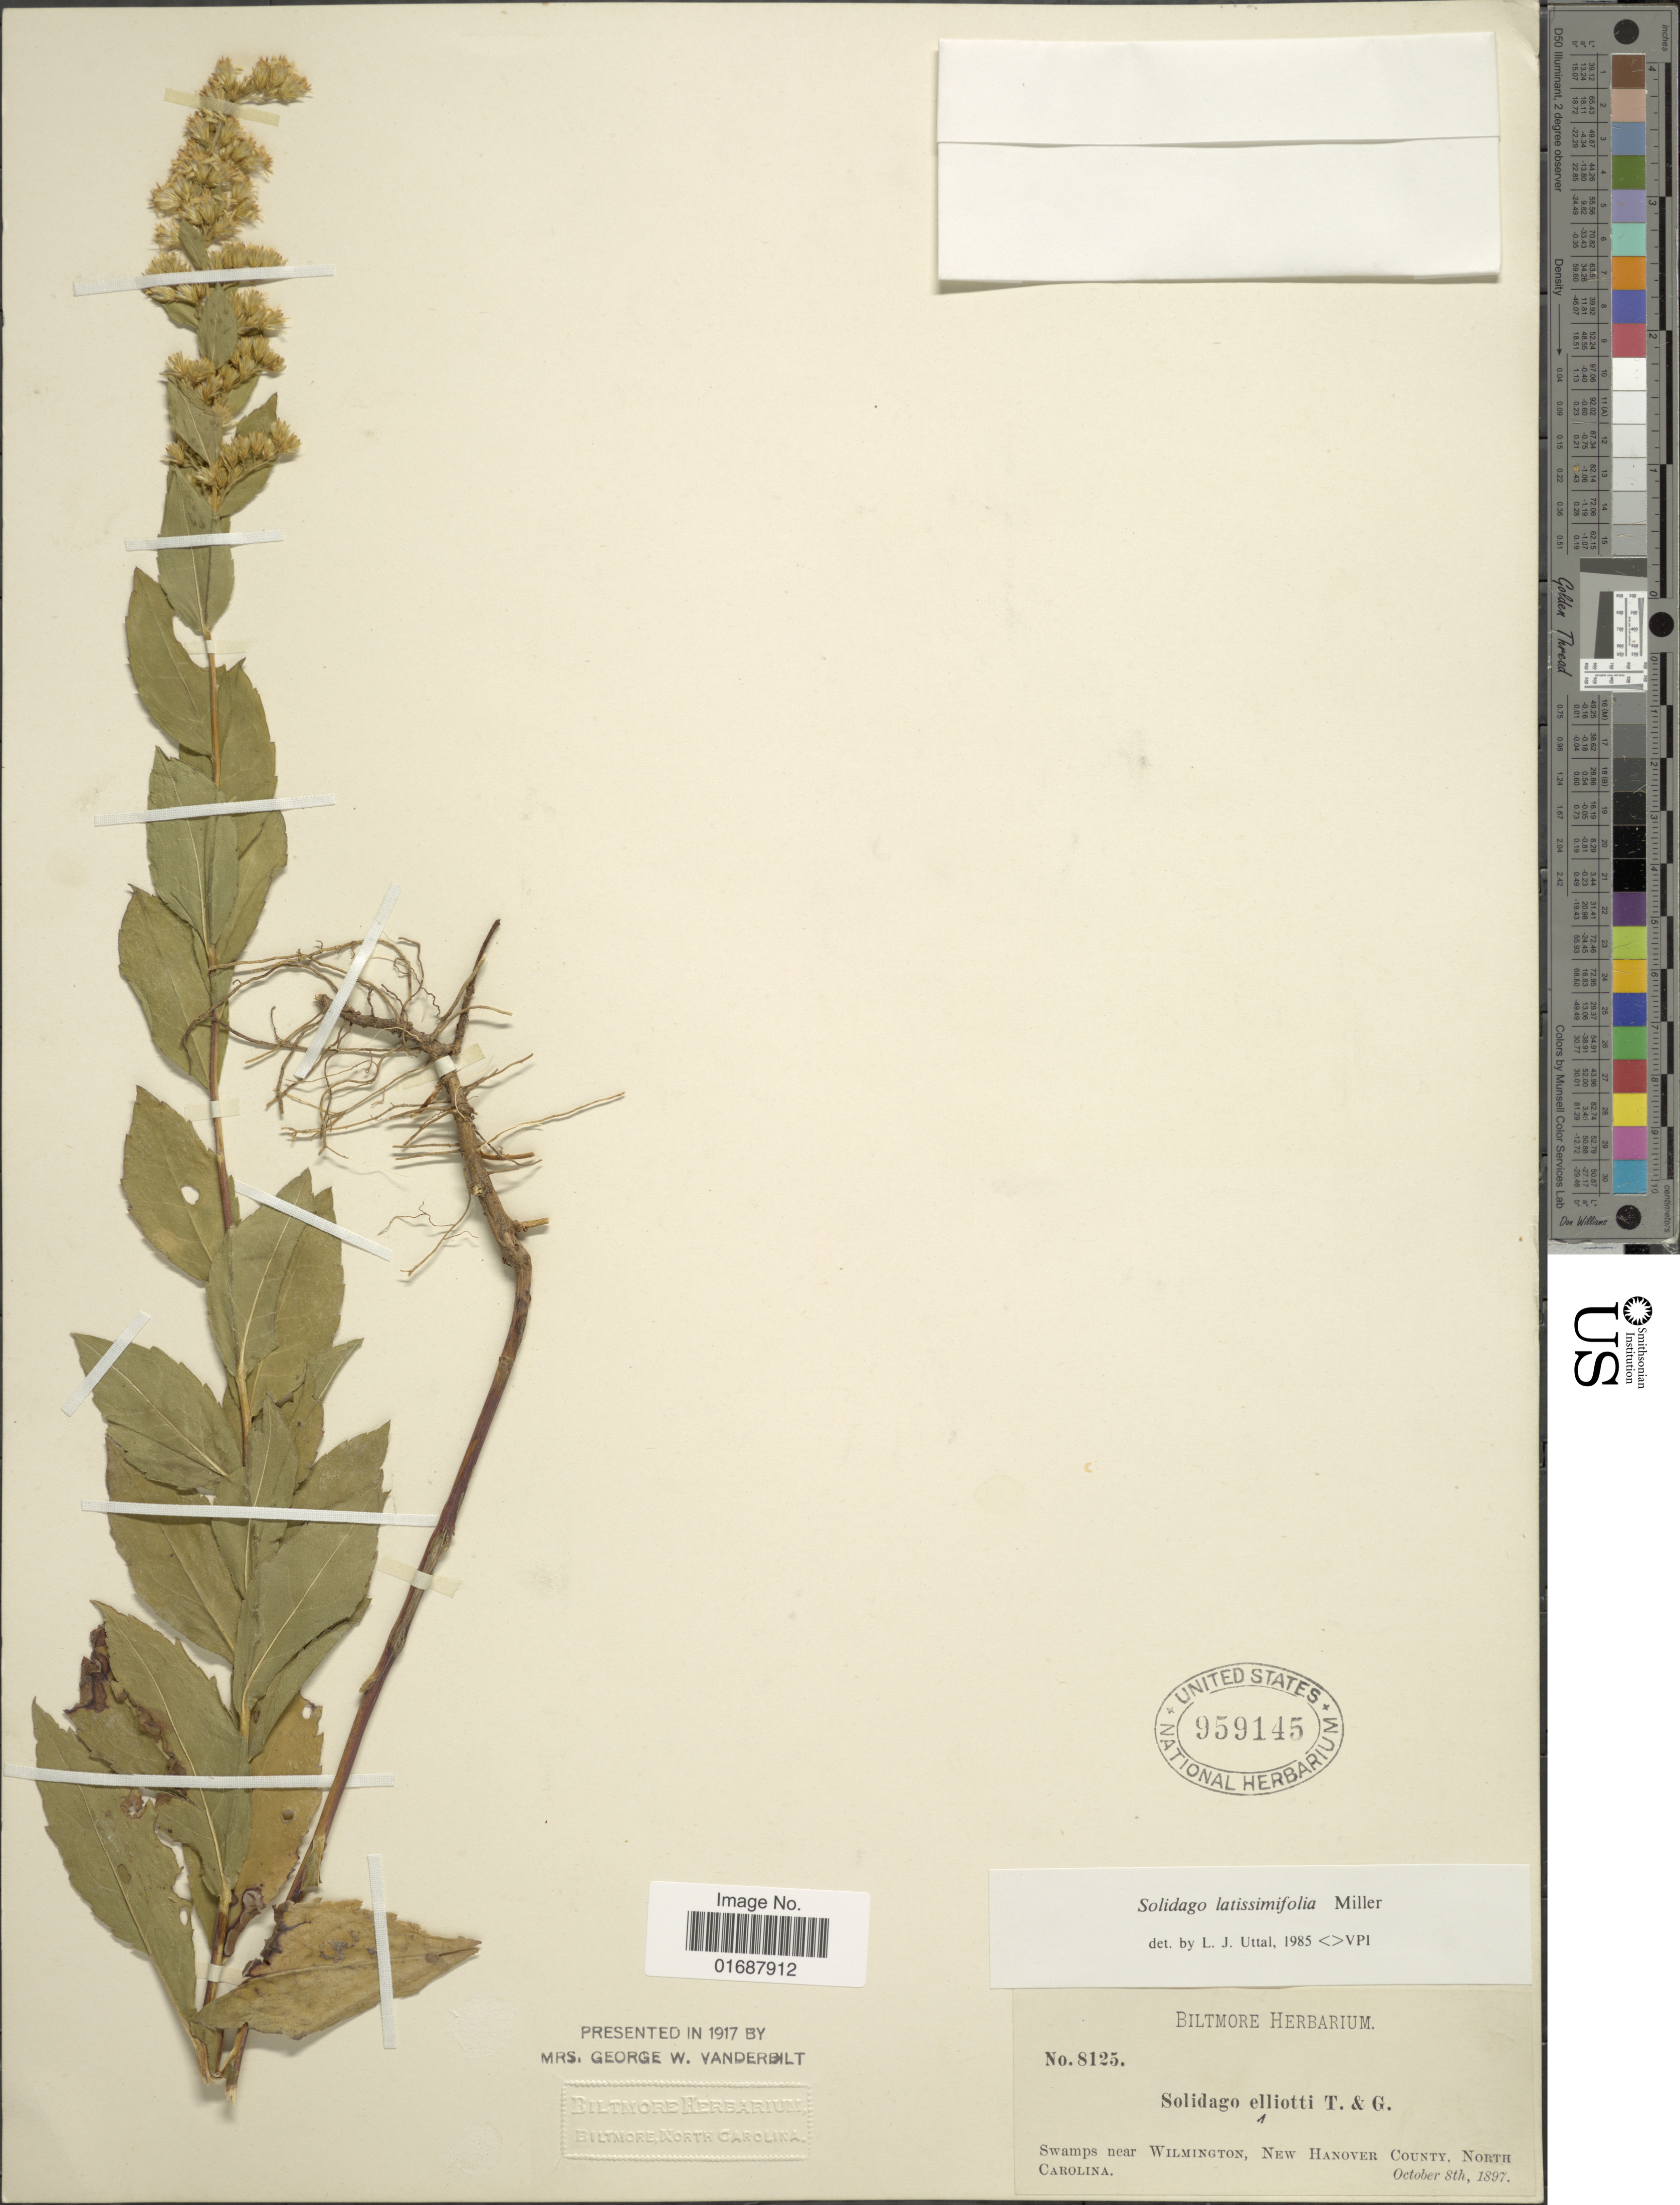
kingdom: Plantae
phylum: Tracheophyta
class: Magnoliopsida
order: Asterales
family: Asteraceae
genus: Solidago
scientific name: Solidago latissimifolia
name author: Mill.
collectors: ex herb. Biltmore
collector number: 8125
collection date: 1897-10-08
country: United States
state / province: North Carolina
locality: Swamps near Wilmington, New Hanover County, North Carolina.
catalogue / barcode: US 959145